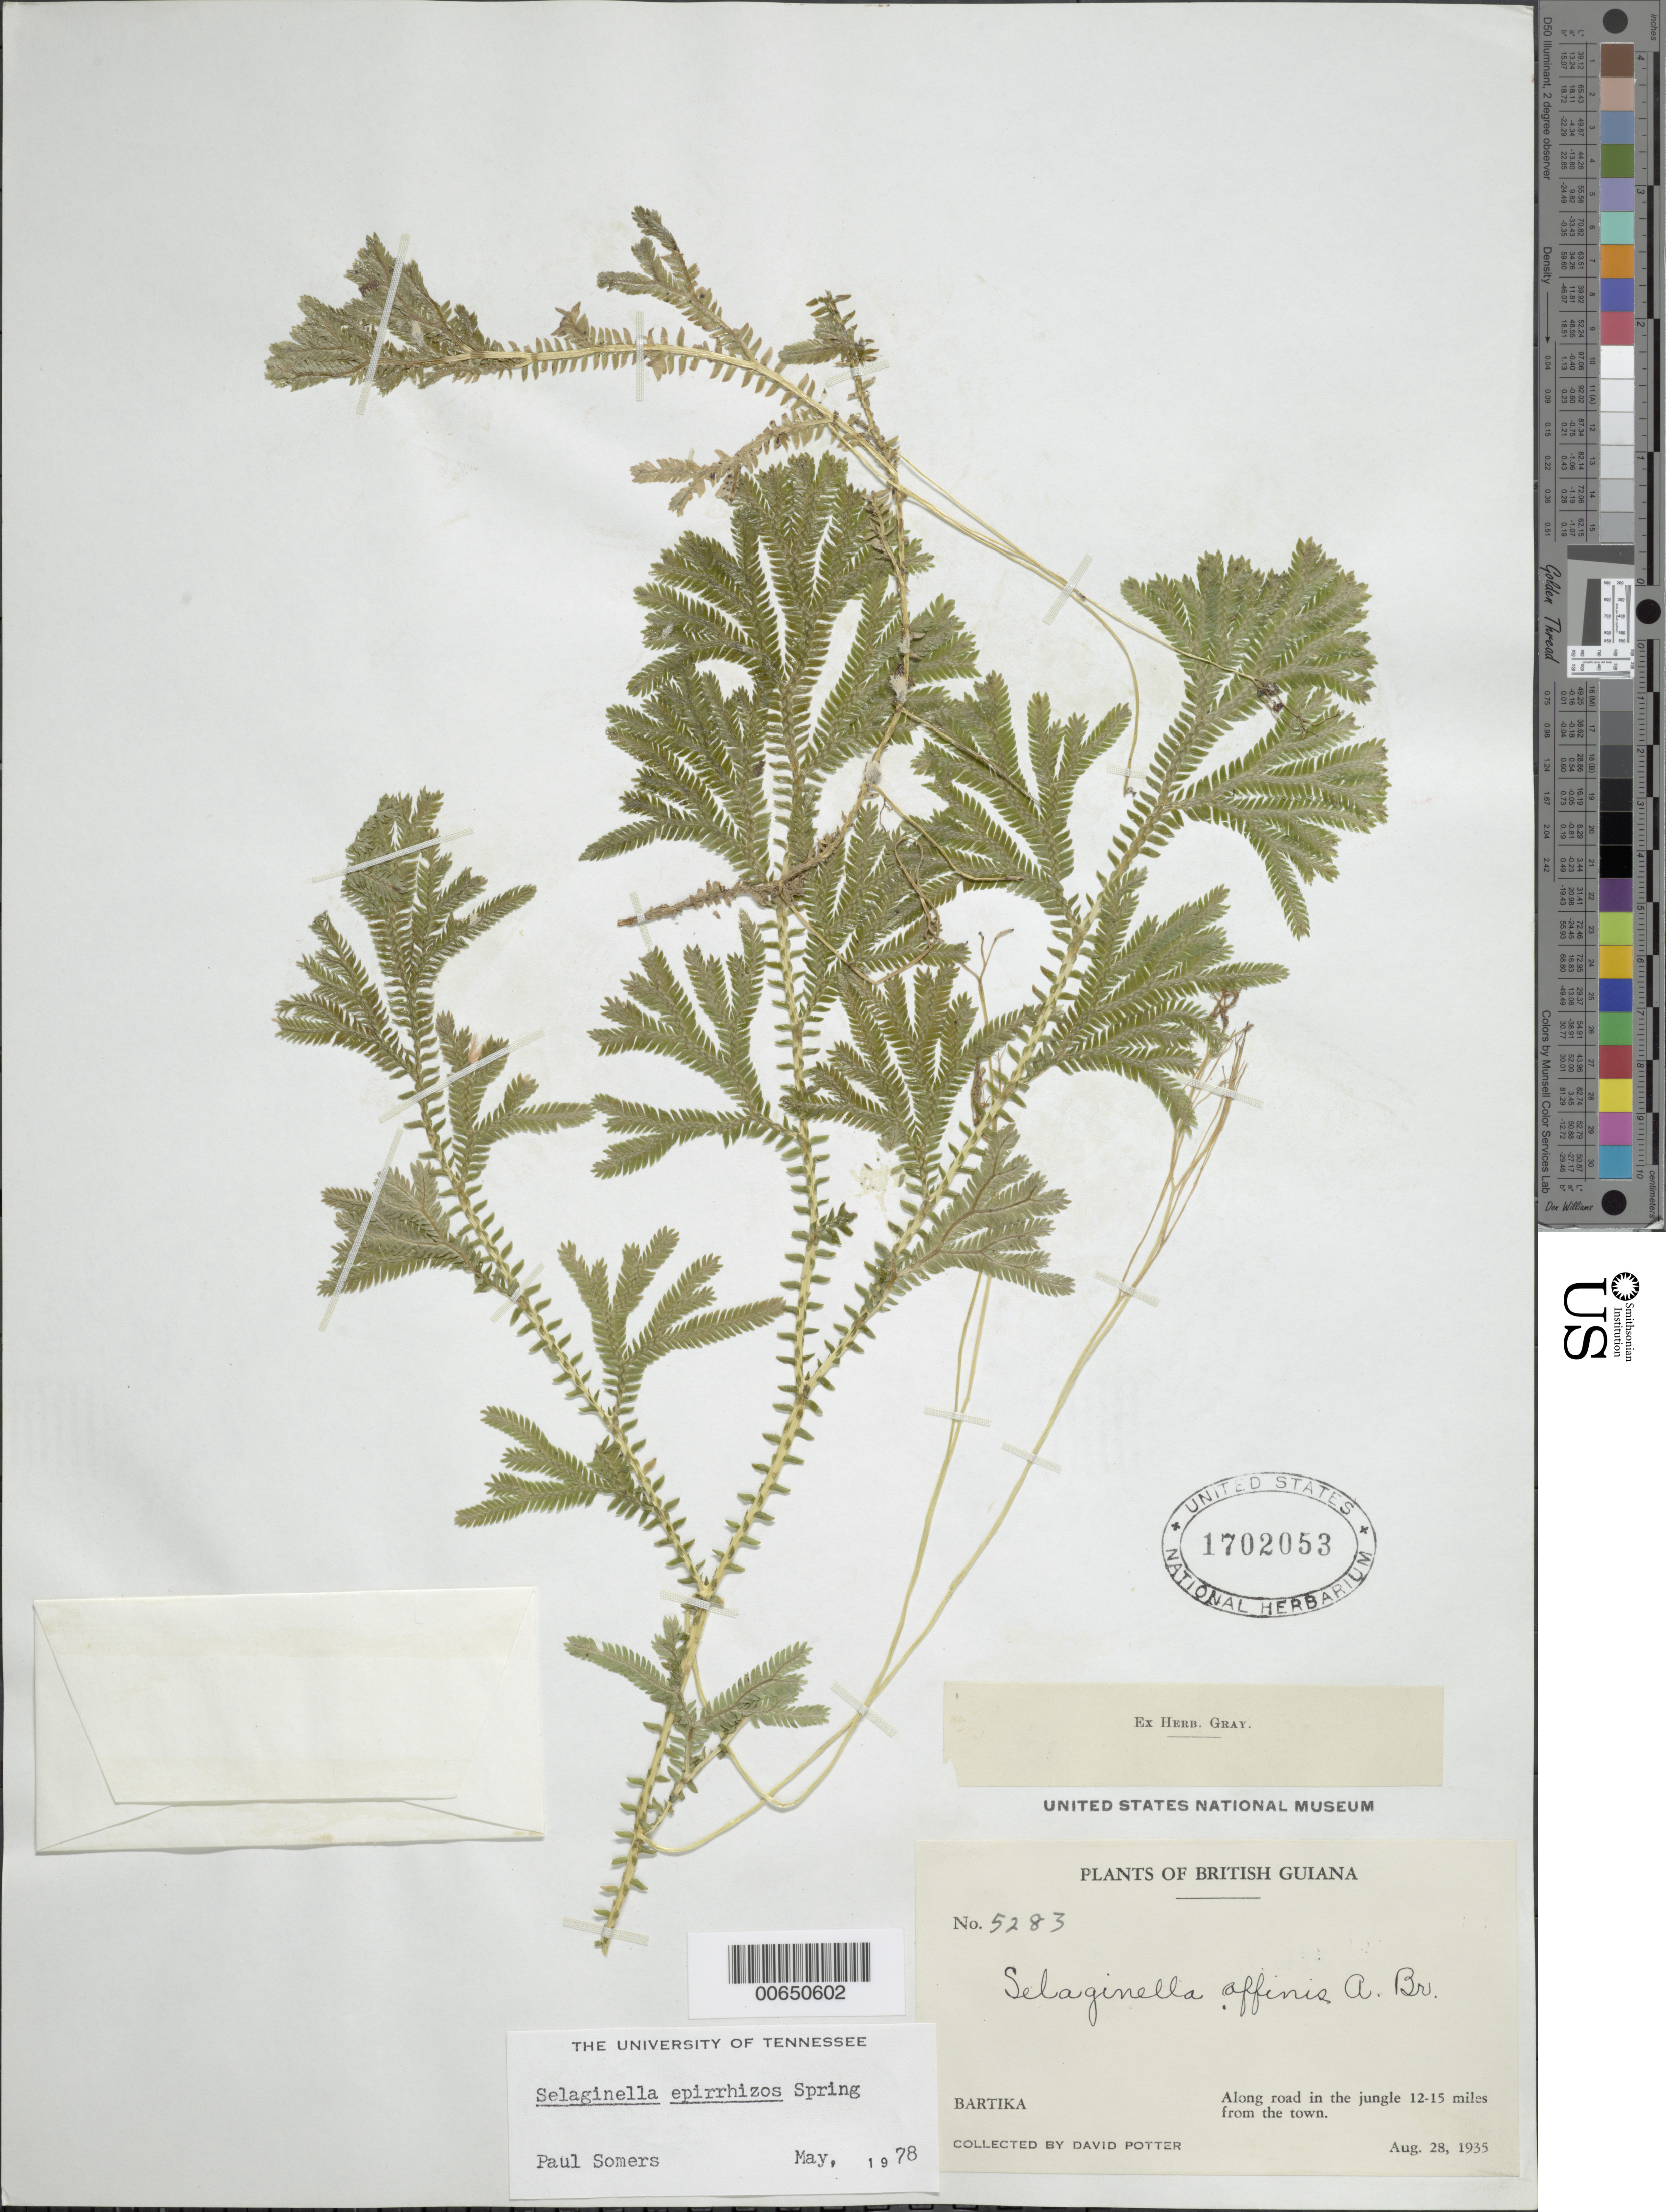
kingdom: Plantae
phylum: Tracheophyta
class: Lycopodiopsida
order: Selaginellales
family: Selaginellaceae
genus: Selaginella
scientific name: Selaginella epirrhizos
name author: Spring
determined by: Somers, P., (TENN), University of Tennessee Knoxville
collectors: D. Potter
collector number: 5283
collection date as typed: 28-Aug-35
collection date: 1935-08-28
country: Guyana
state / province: Cuyuni-Mazaruni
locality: Bartica, 12-15 mi from the town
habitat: Along the road in jungle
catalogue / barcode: US 1702053